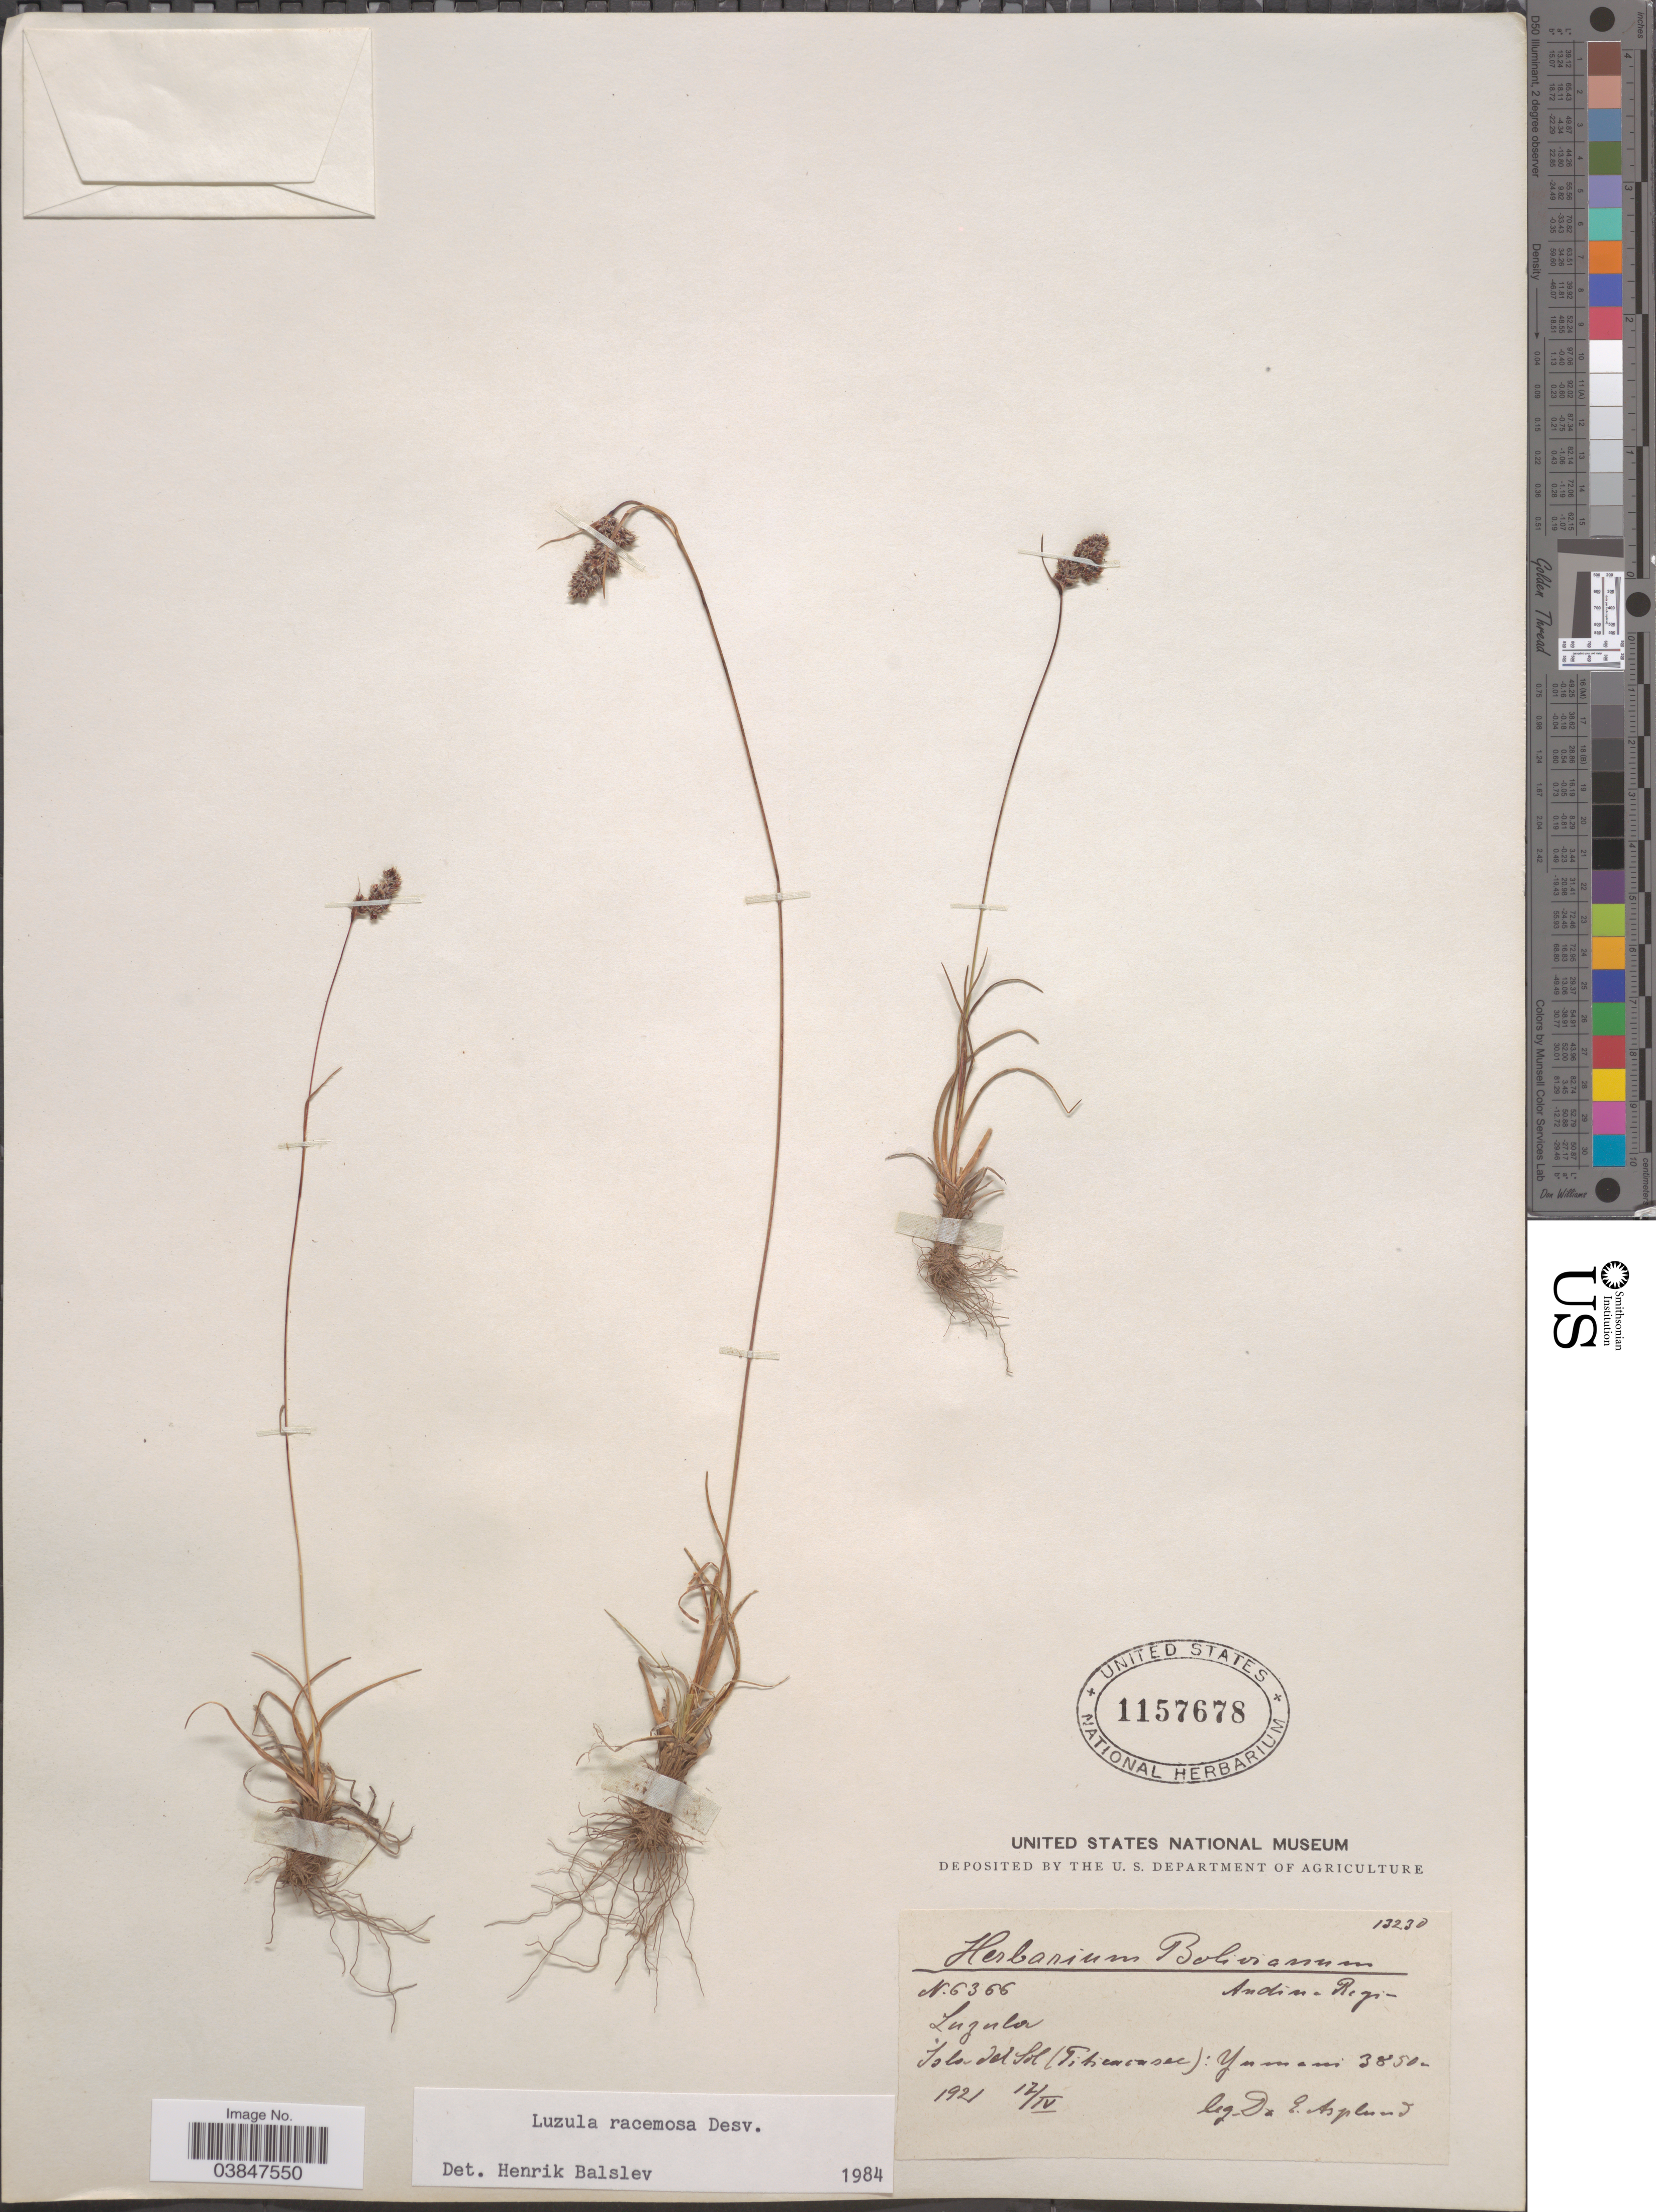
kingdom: Plantae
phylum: Tracheophyta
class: Liliopsida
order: Poales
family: Juncaceae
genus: Luzula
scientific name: Luzula racemosa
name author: Desv.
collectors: E. Asplund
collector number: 6366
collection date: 1921-04-12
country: Bolivia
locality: Andina Region. Isla del Sol (Titicacasec): Yumani.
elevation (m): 3850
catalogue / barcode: US 1157678